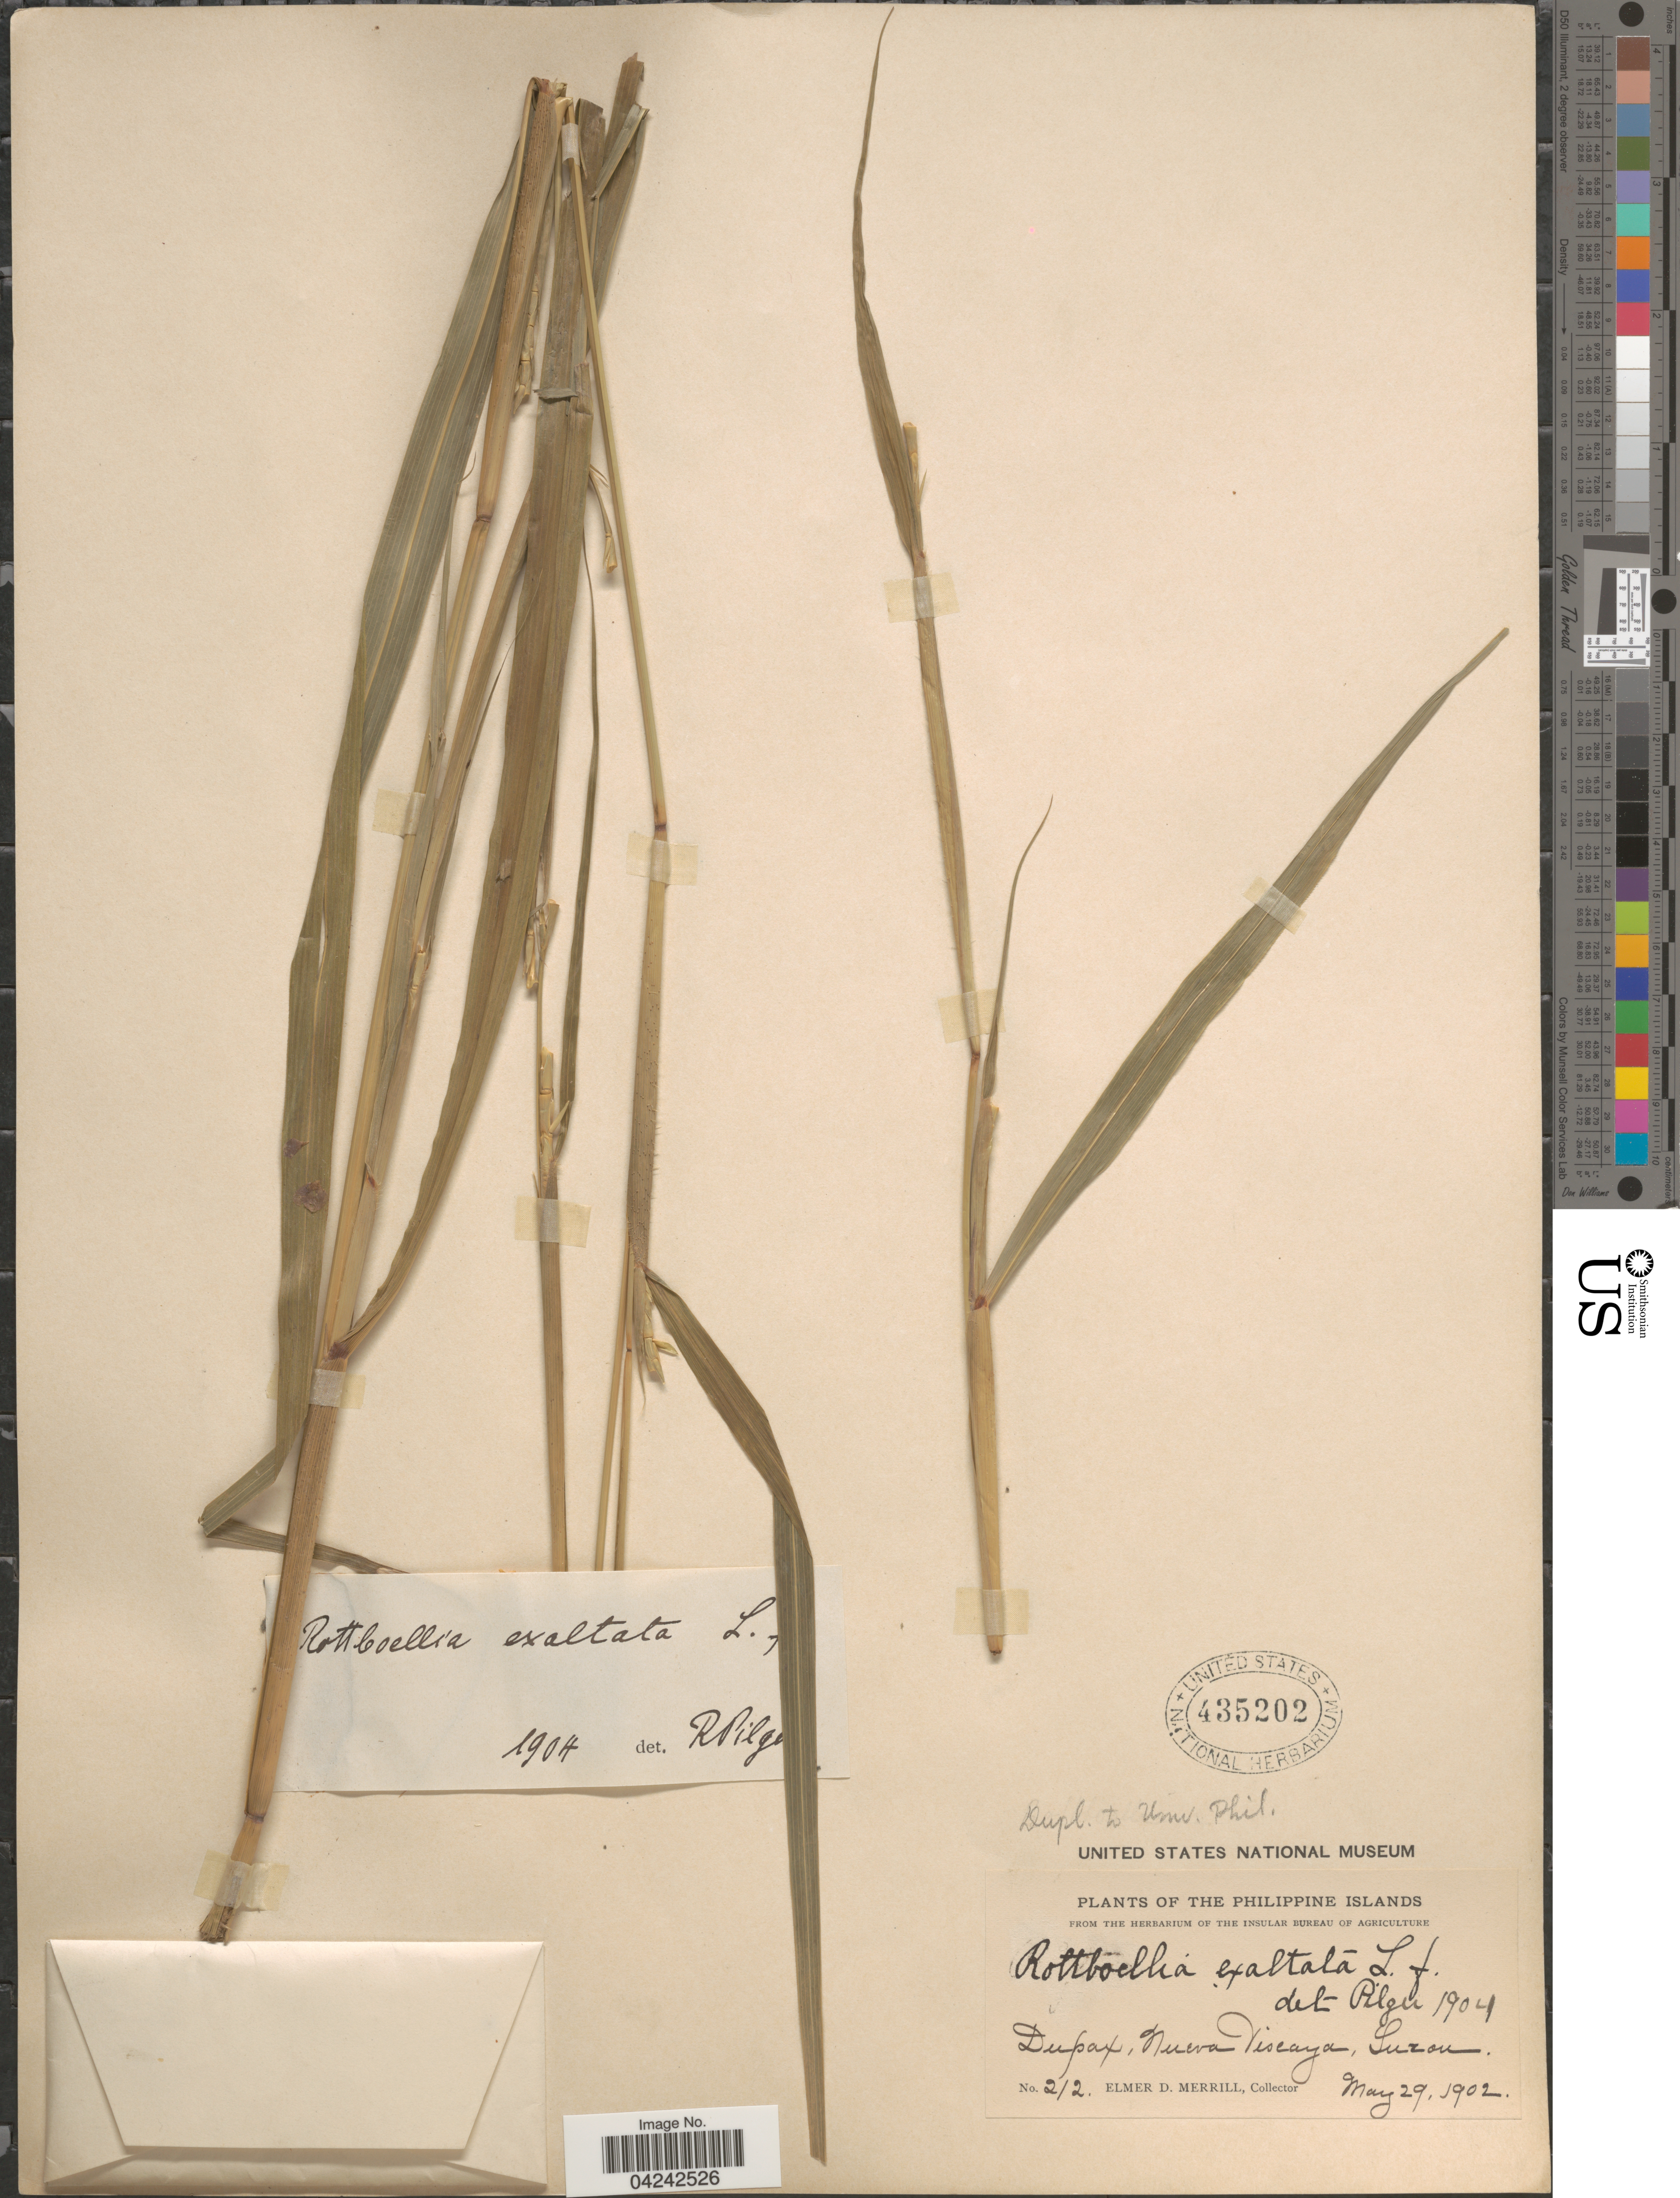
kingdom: Plantae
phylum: Tracheophyta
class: Liliopsida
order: Poales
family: Poaceae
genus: Rottboellia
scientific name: Rottboellia cochinchinensis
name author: (Lour.) Clayton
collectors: E. D. Merrill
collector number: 212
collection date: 1902-05-29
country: Philippines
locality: Philippine Islands. Dupax, Nueva Viscaya, Luzon.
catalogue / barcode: US 435202